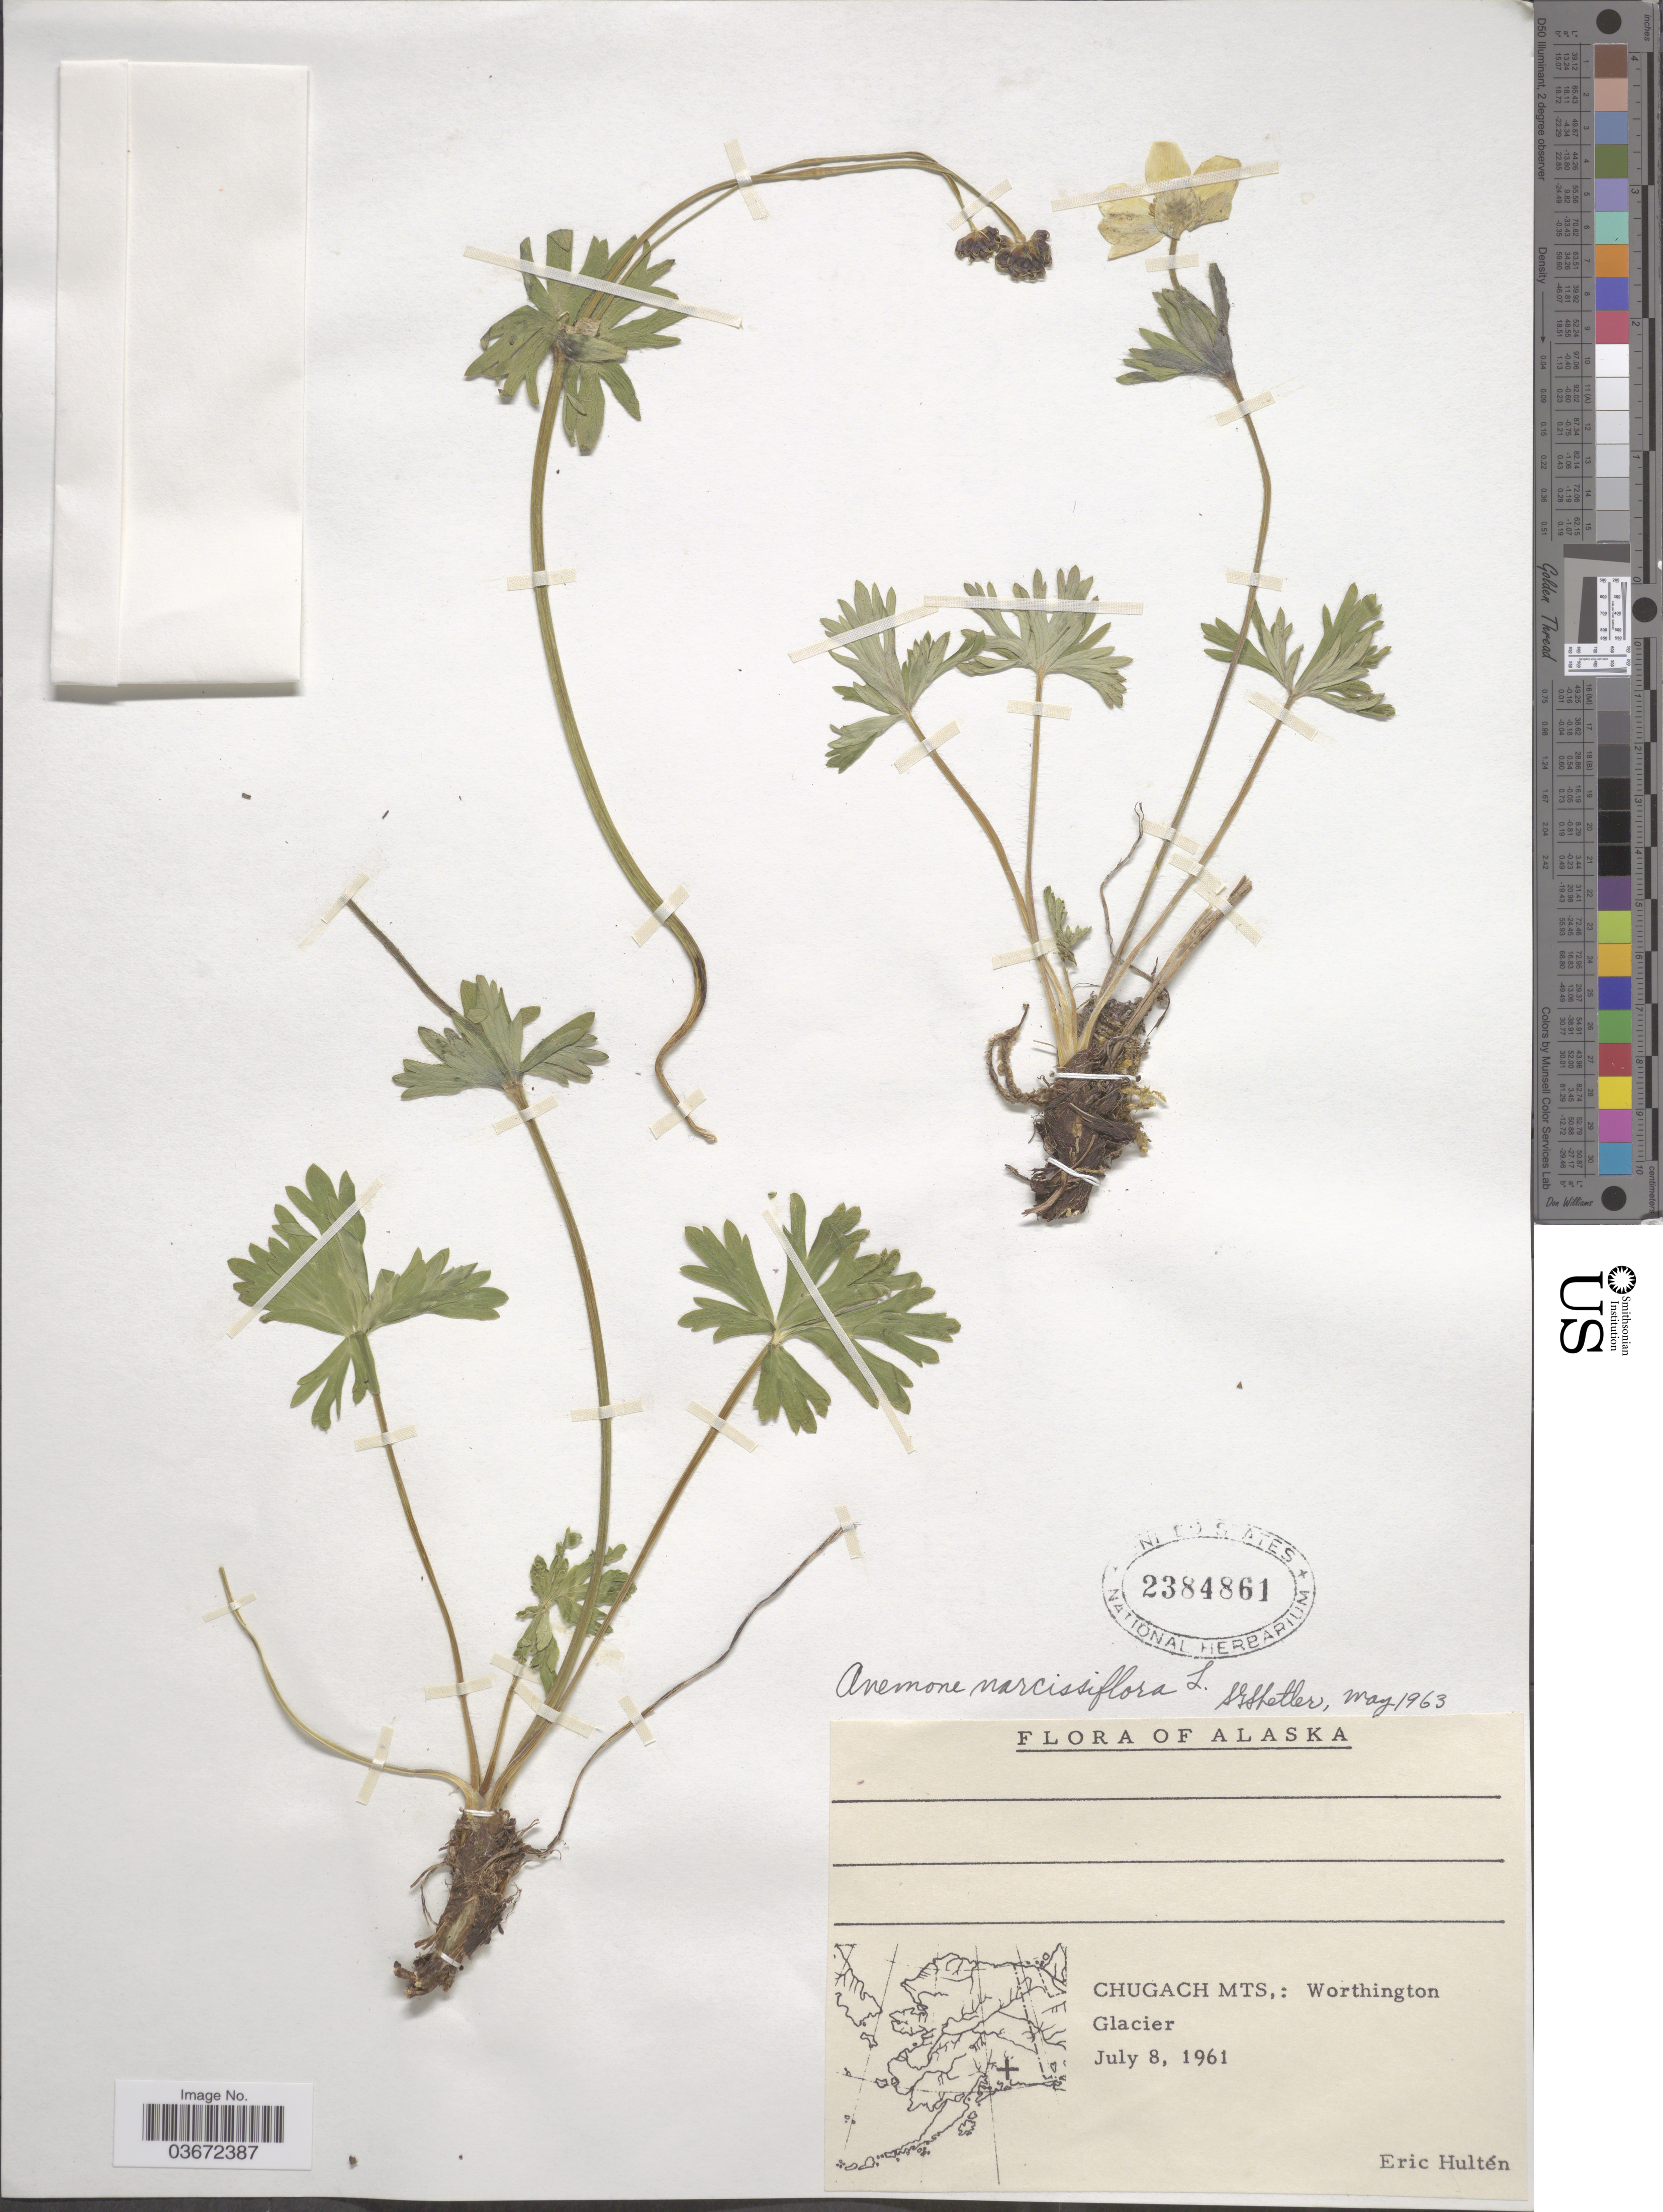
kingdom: Plantae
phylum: Tracheophyta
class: Magnoliopsida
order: Ranunculales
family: Ranunculaceae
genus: Anemone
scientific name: Anemone narcissiflora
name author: L.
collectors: E. G. Hultén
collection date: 1961-07-08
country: United States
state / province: Alaska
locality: Chugach Mts.: Worthington Glacier.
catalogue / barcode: US 2384861